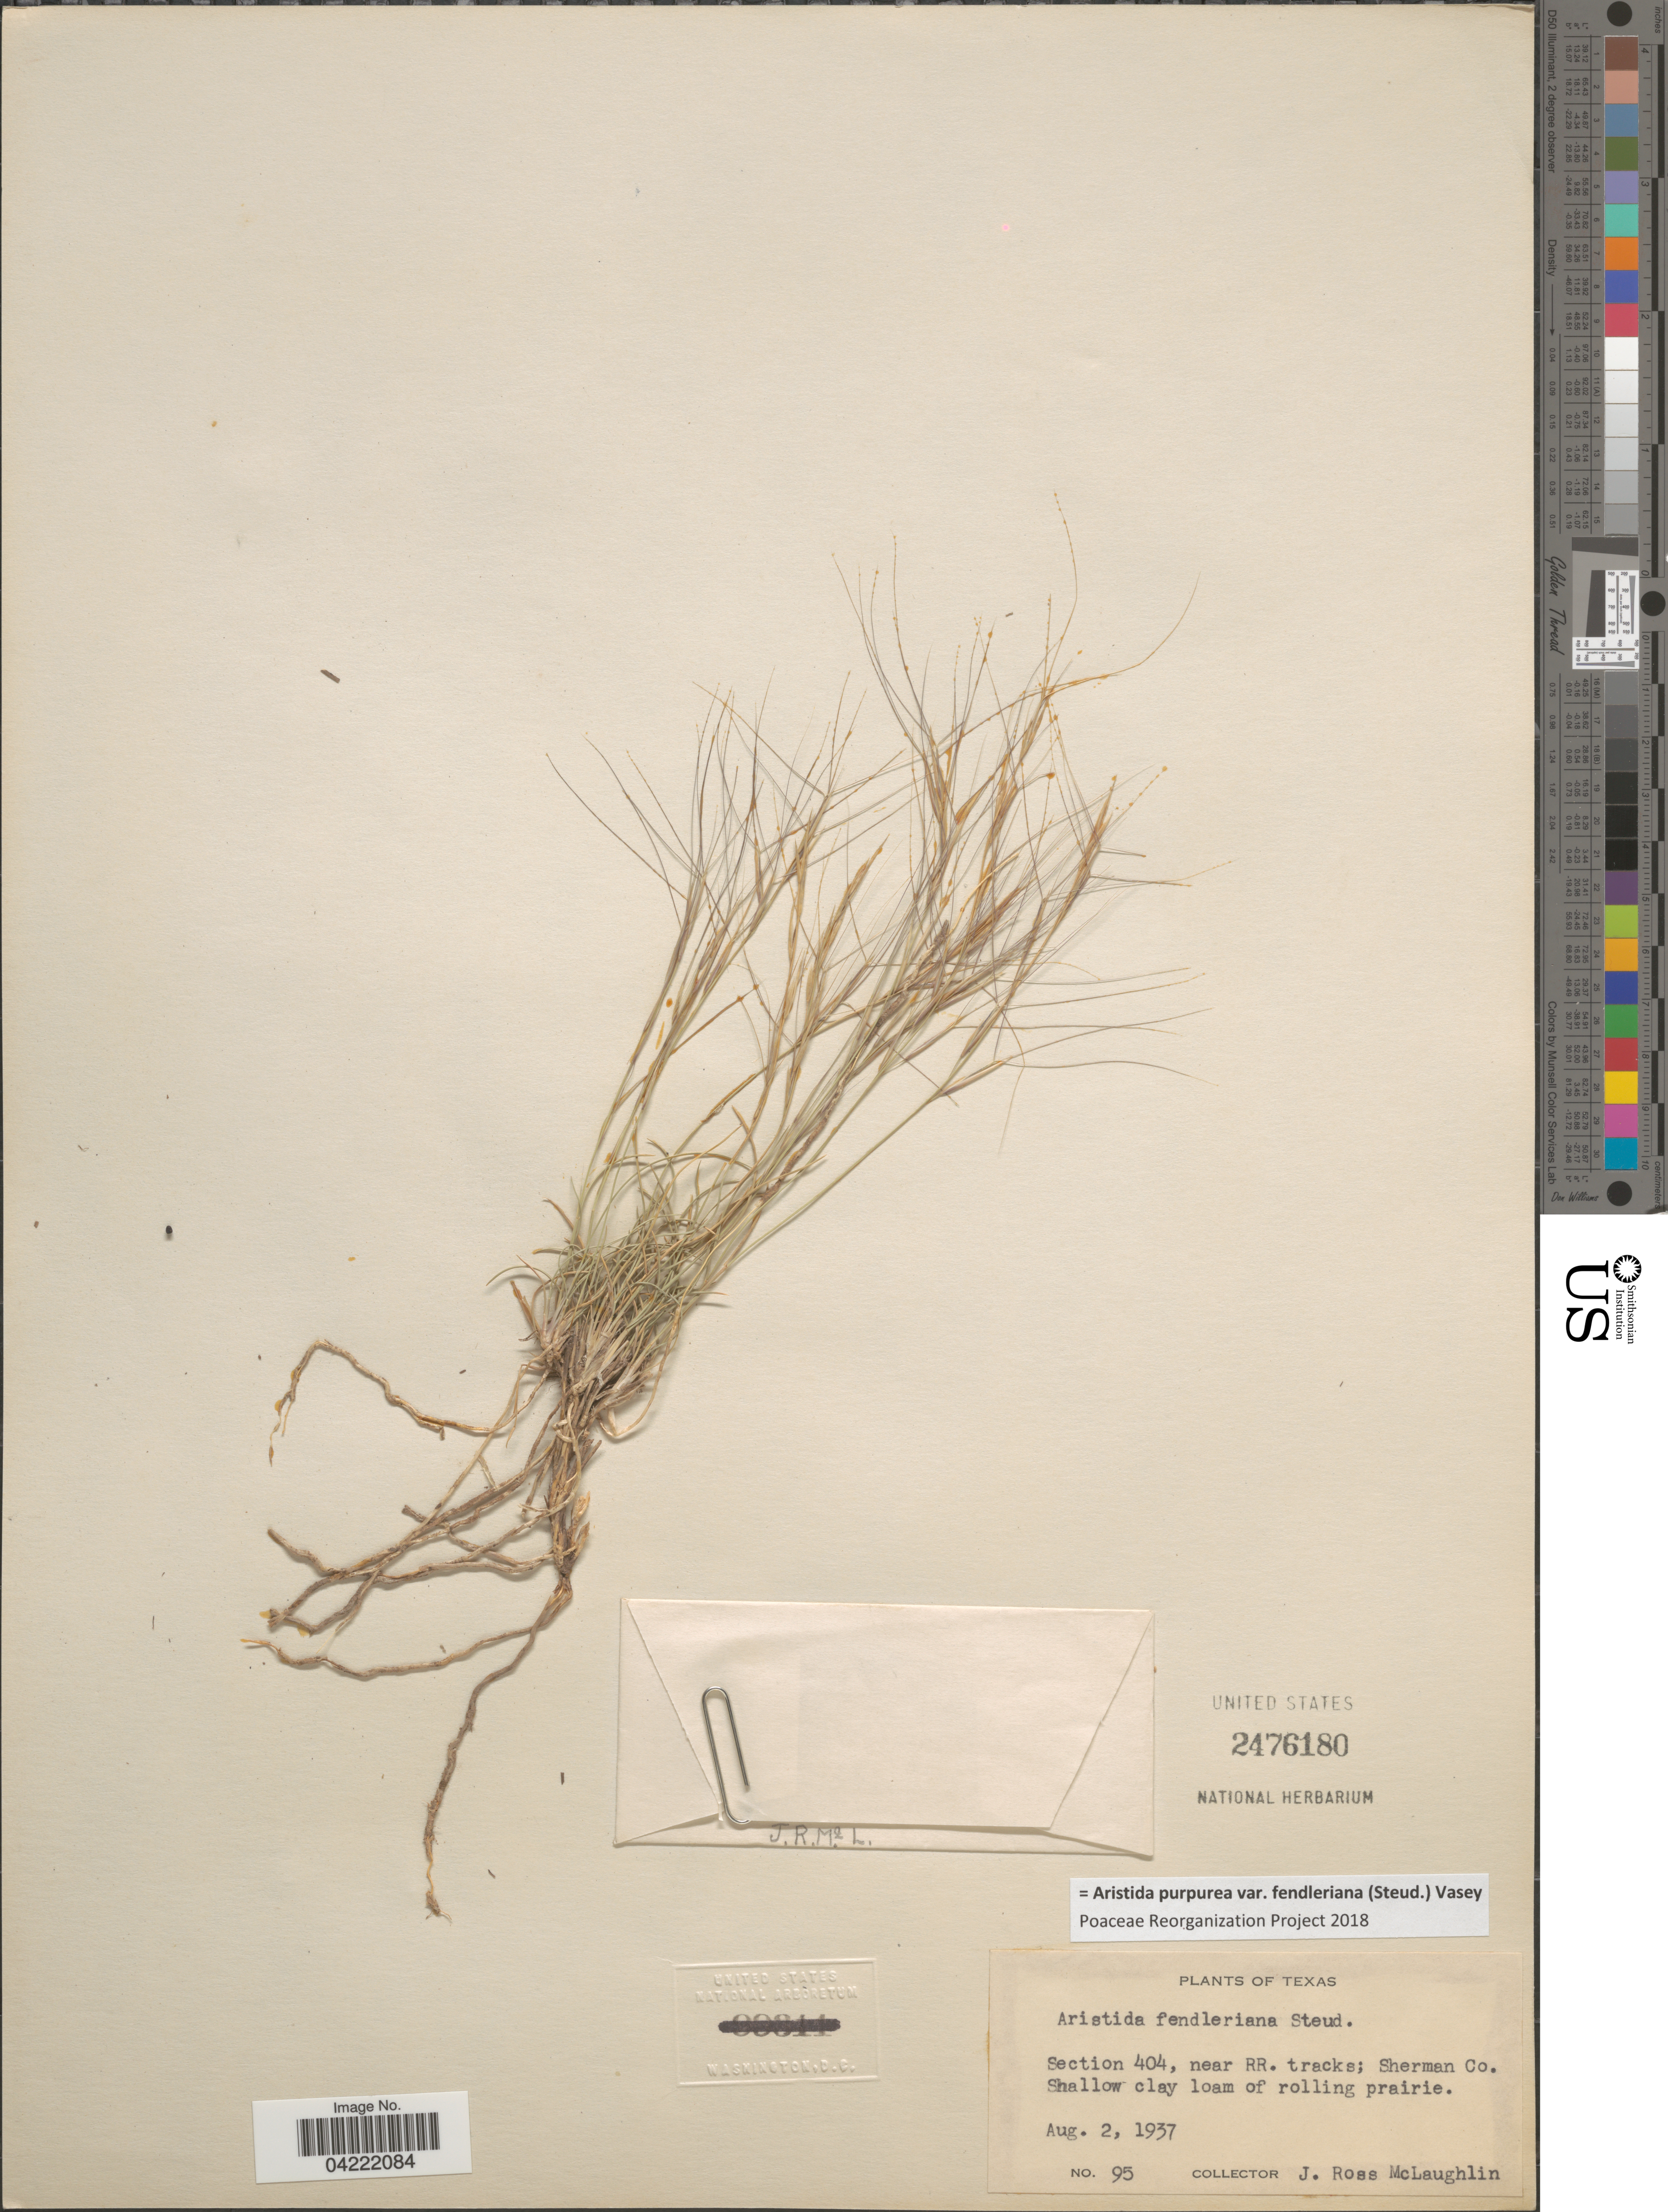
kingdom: Plantae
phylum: Tracheophyta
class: Liliopsida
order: Poales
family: Poaceae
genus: Aristida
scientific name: Aristida purpurea var. fendleriana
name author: (Steud.) Vasey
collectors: J. McLaughlin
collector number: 95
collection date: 1937-08-02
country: United States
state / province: Texas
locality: Section 404, near RR. tracks; Sherman Co. Shallow clay loam of rolling prairie.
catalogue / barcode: US 2476180